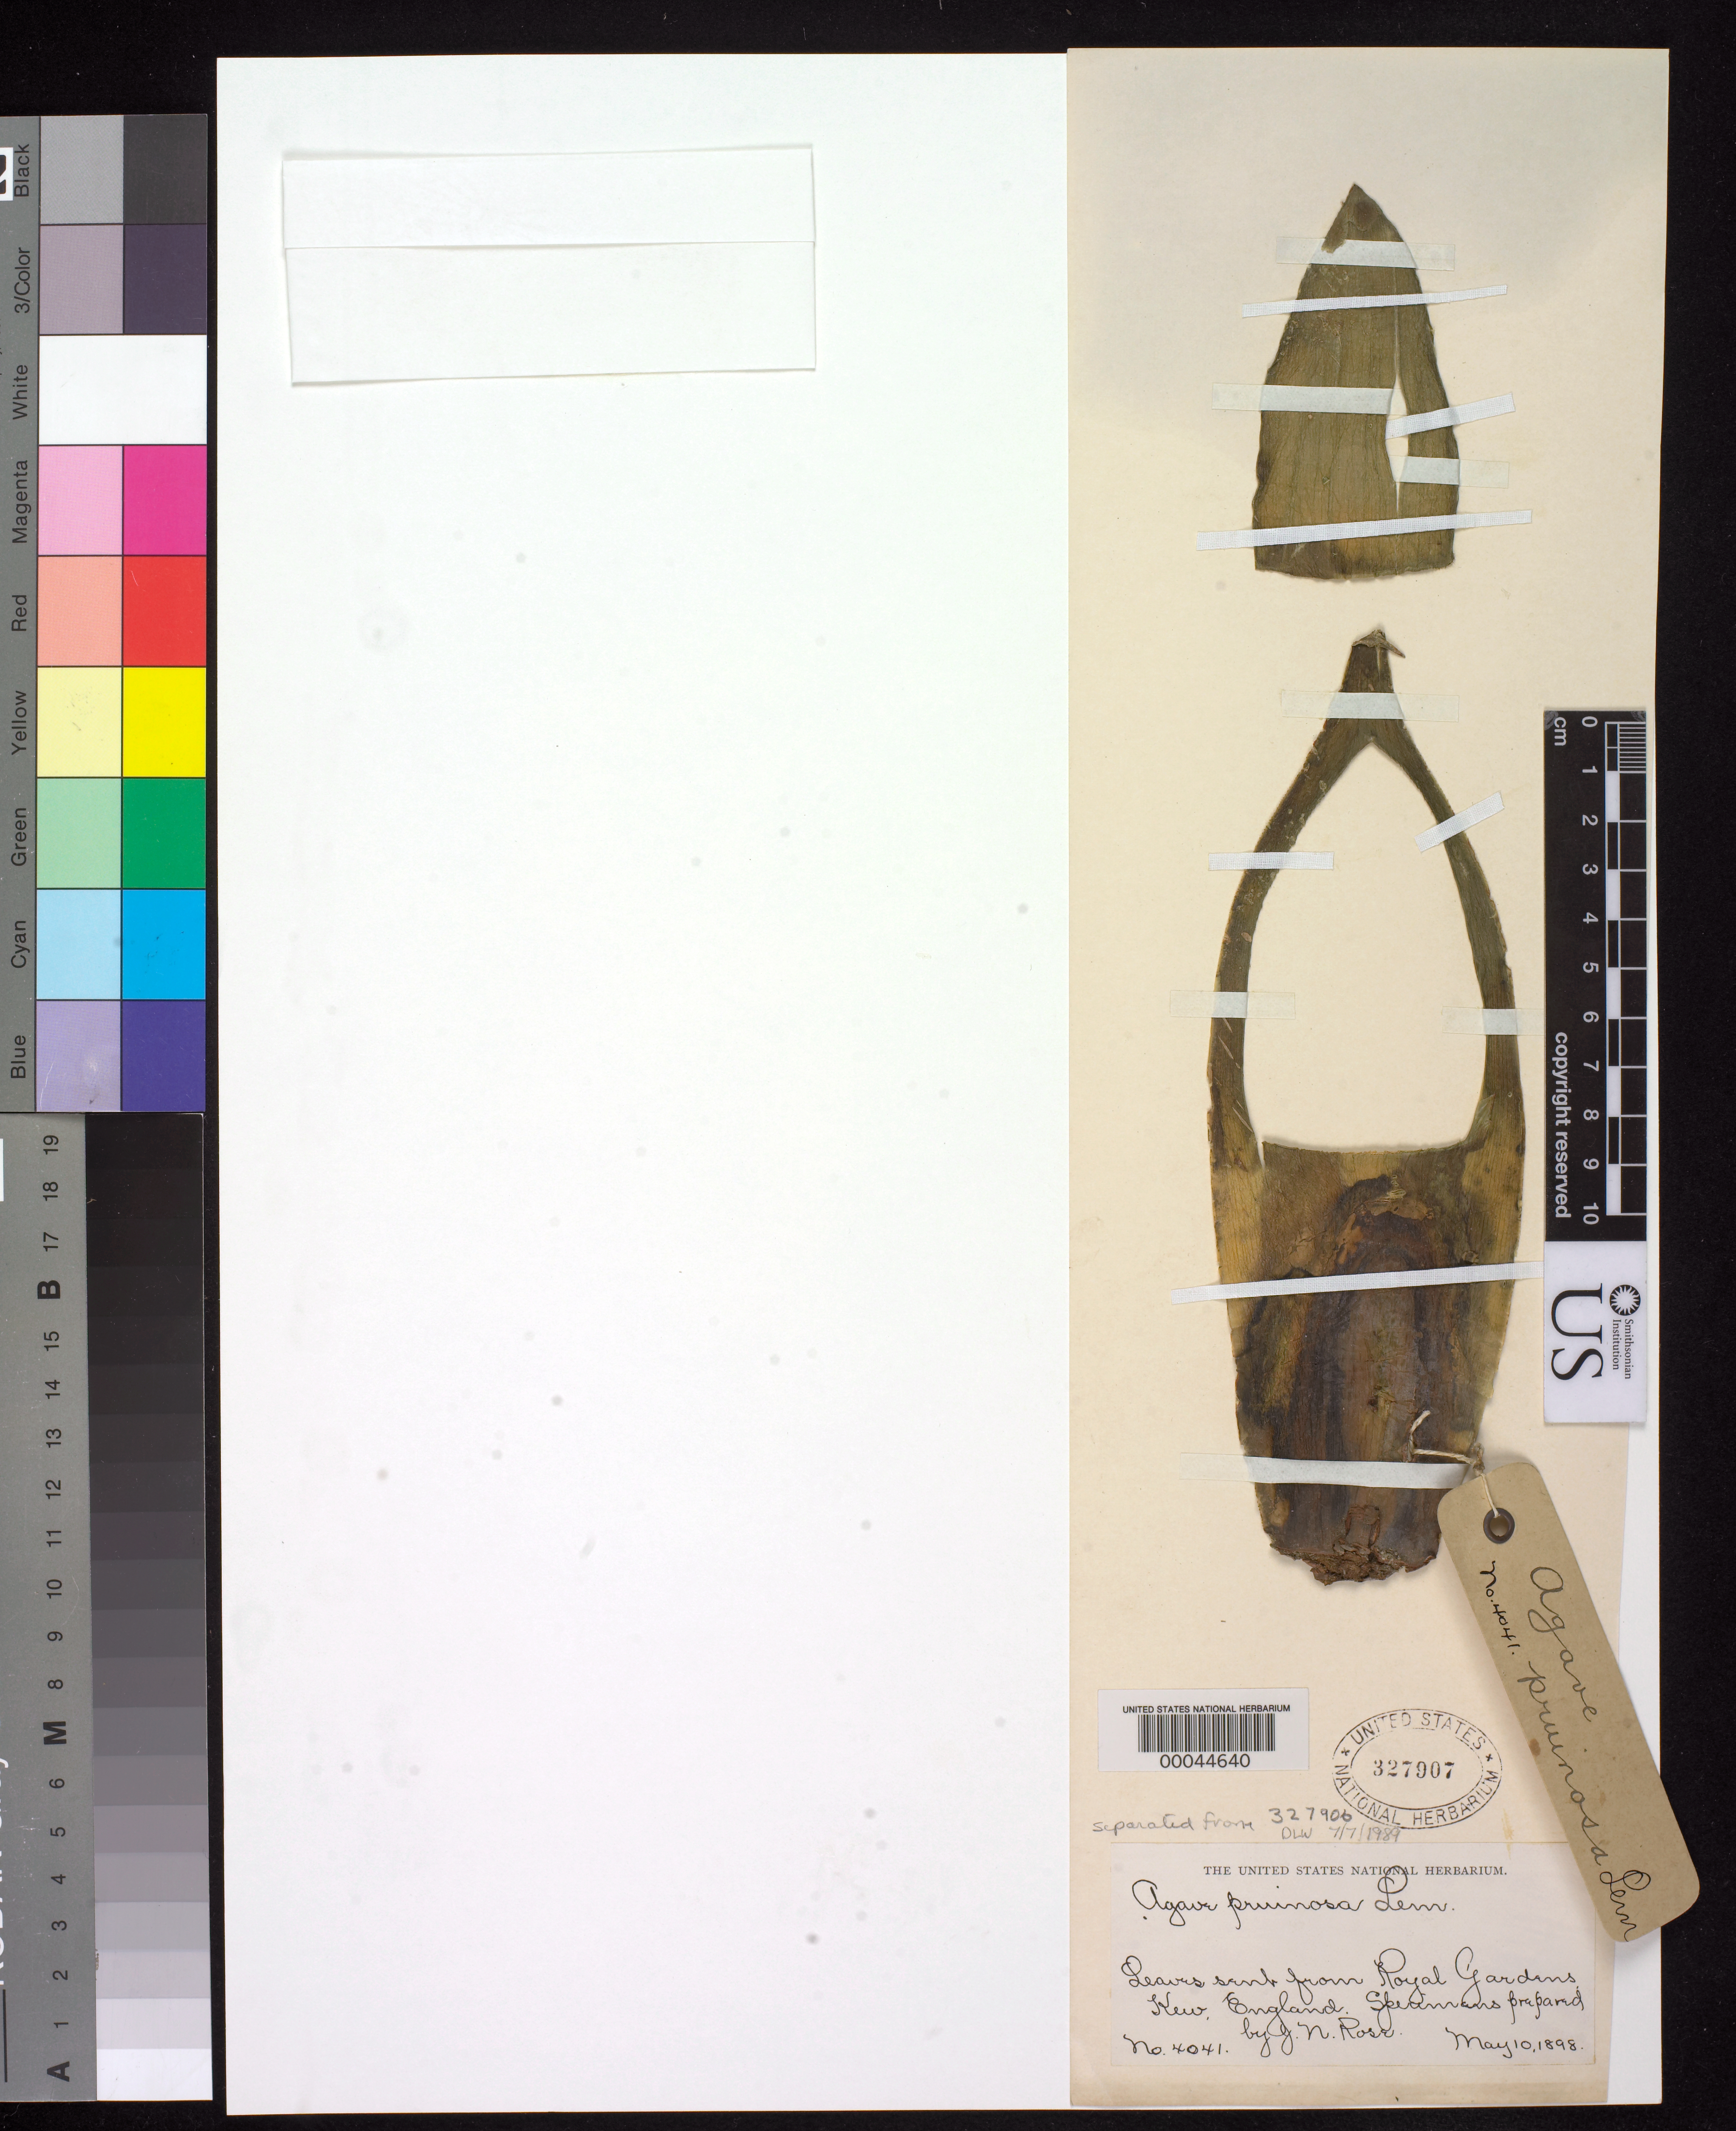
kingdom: Plantae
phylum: Tracheophyta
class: Liliopsida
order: Asparagales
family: Asparagaceae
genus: Agave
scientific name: Agave pruinosa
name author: Lem. ex Jacobi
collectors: J. N. Rose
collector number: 4041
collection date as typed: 11 Sep 1920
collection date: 1920-09-11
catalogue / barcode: US 327907